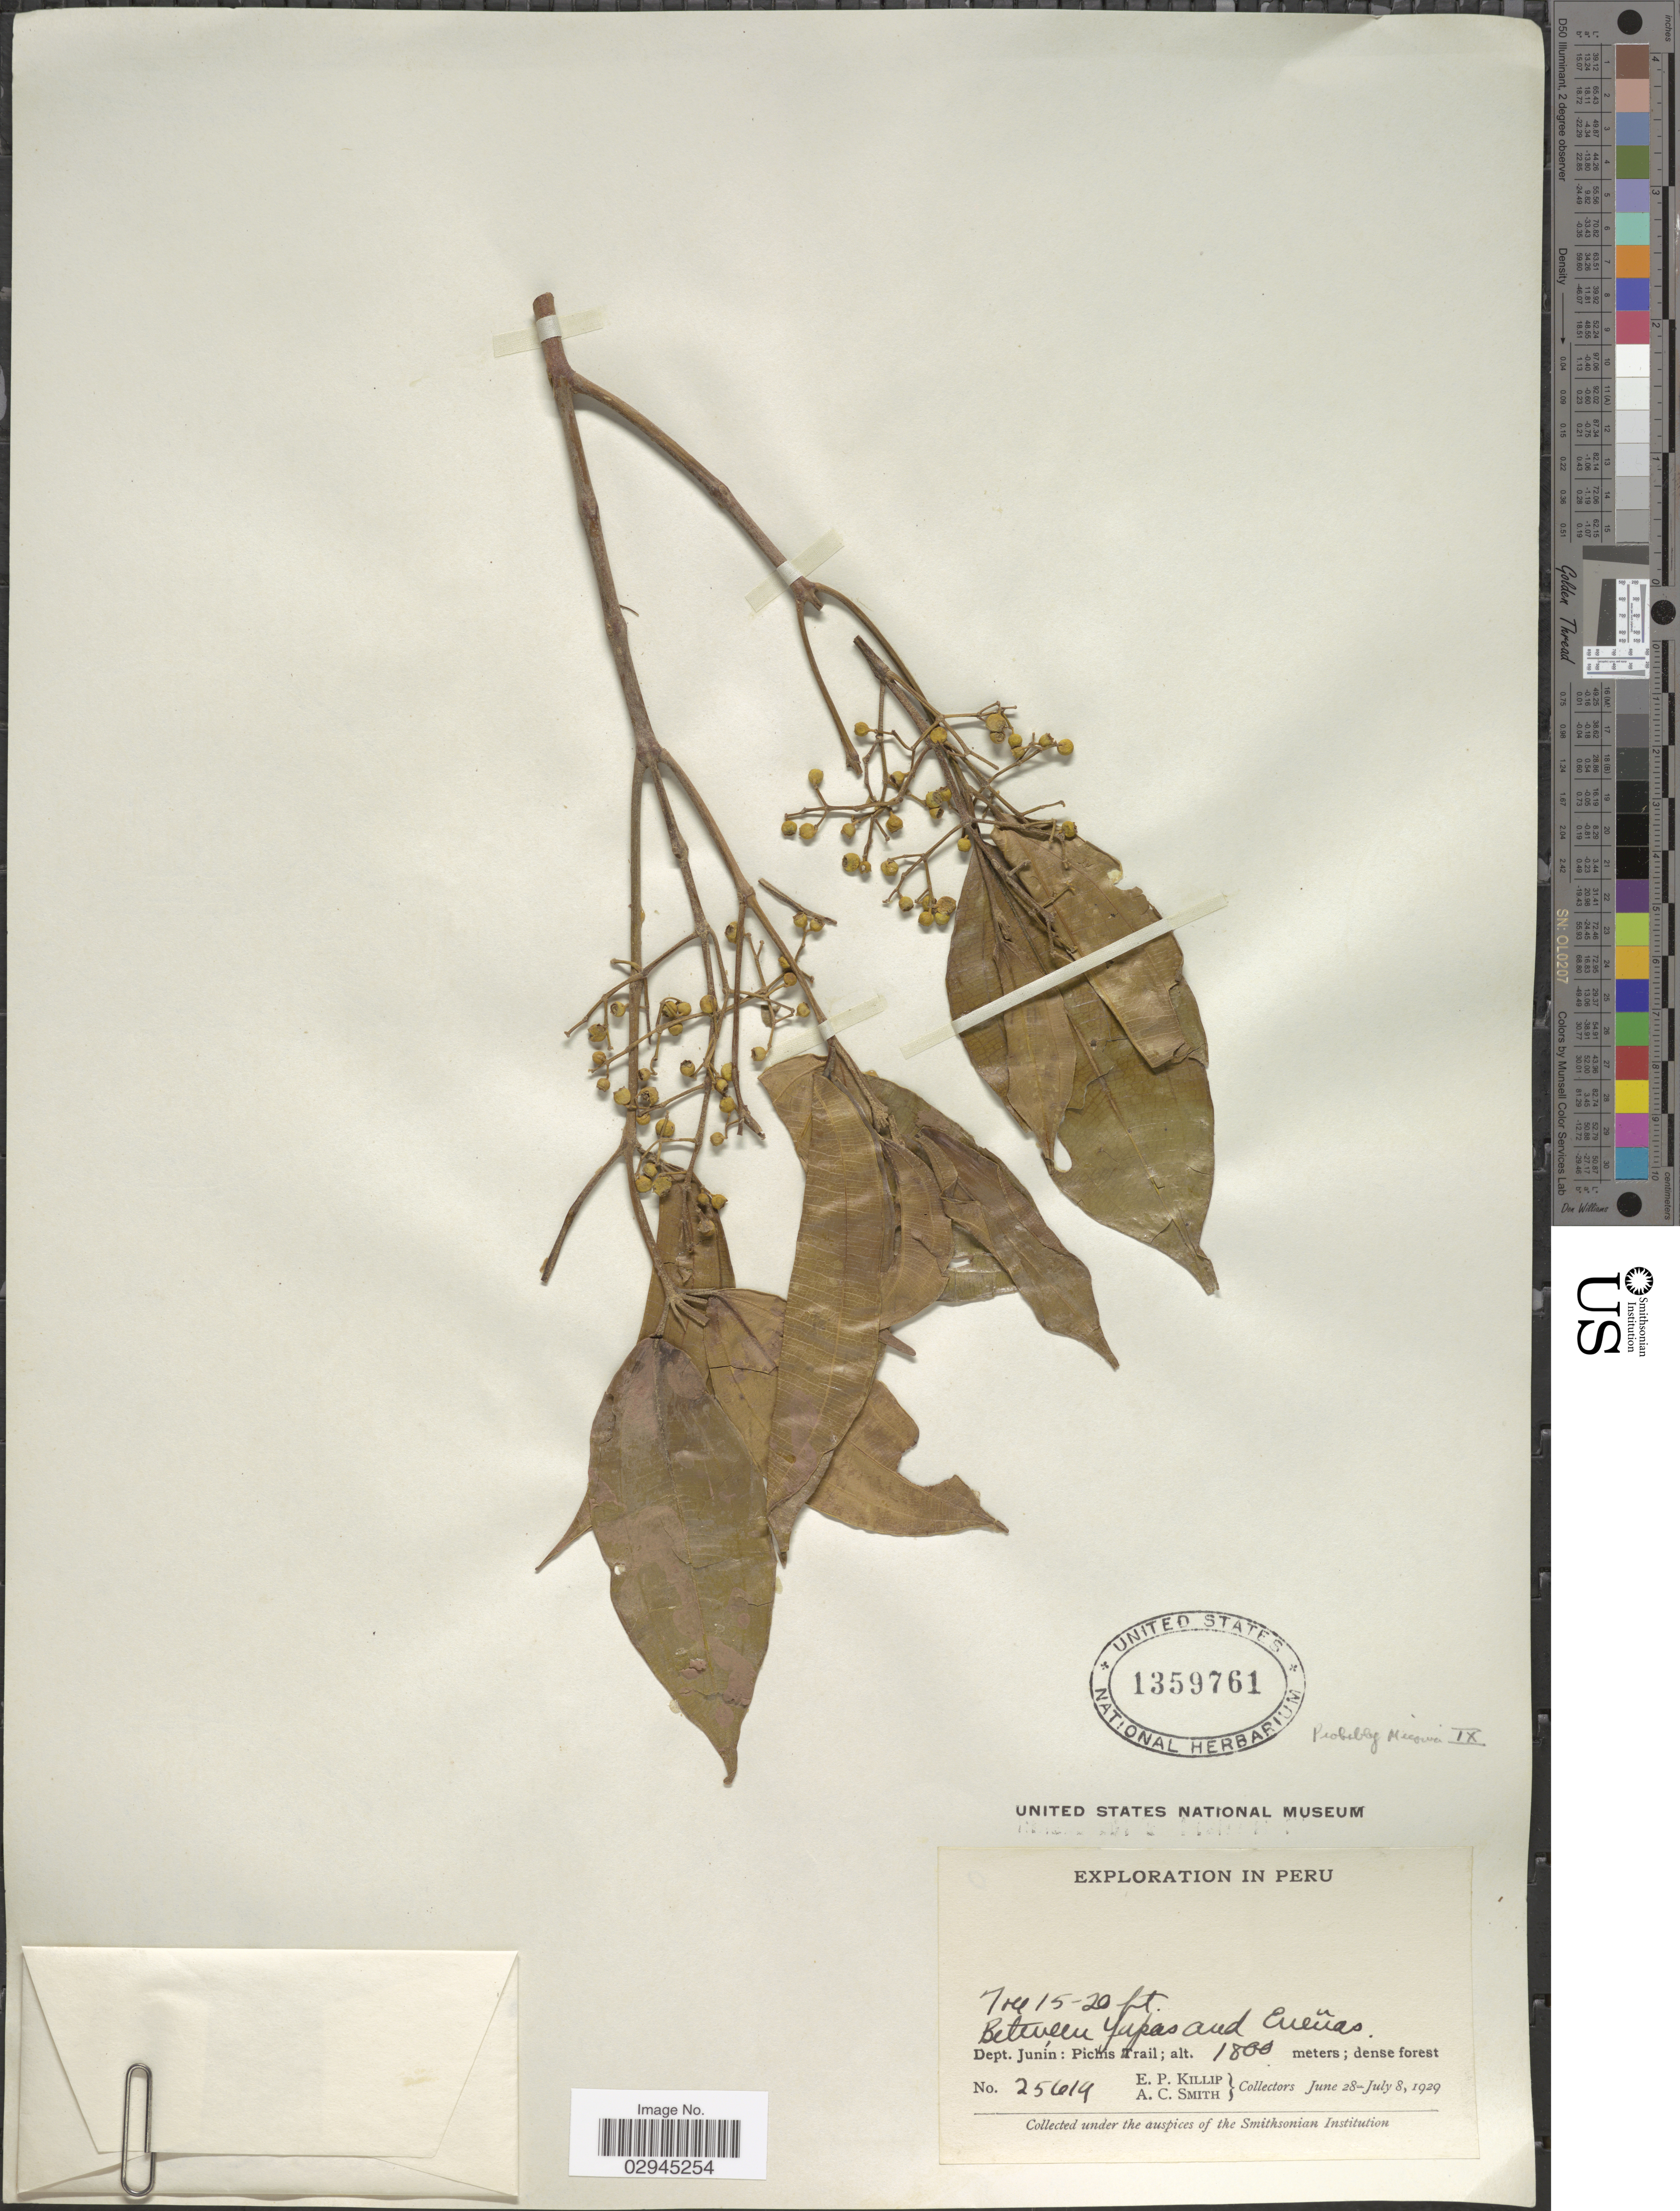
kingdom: Plantae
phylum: Tracheophyta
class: Magnoliopsida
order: Myrtales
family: Melastomataceae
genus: Miconia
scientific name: Miconia sp.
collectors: E. P. Killip & A. C. Smith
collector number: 25619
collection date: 1929-06-28/1929-07-08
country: Peru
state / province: Junín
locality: Between Yapas and Cueñas. Pichis Trail.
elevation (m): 1800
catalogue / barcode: US 1359761